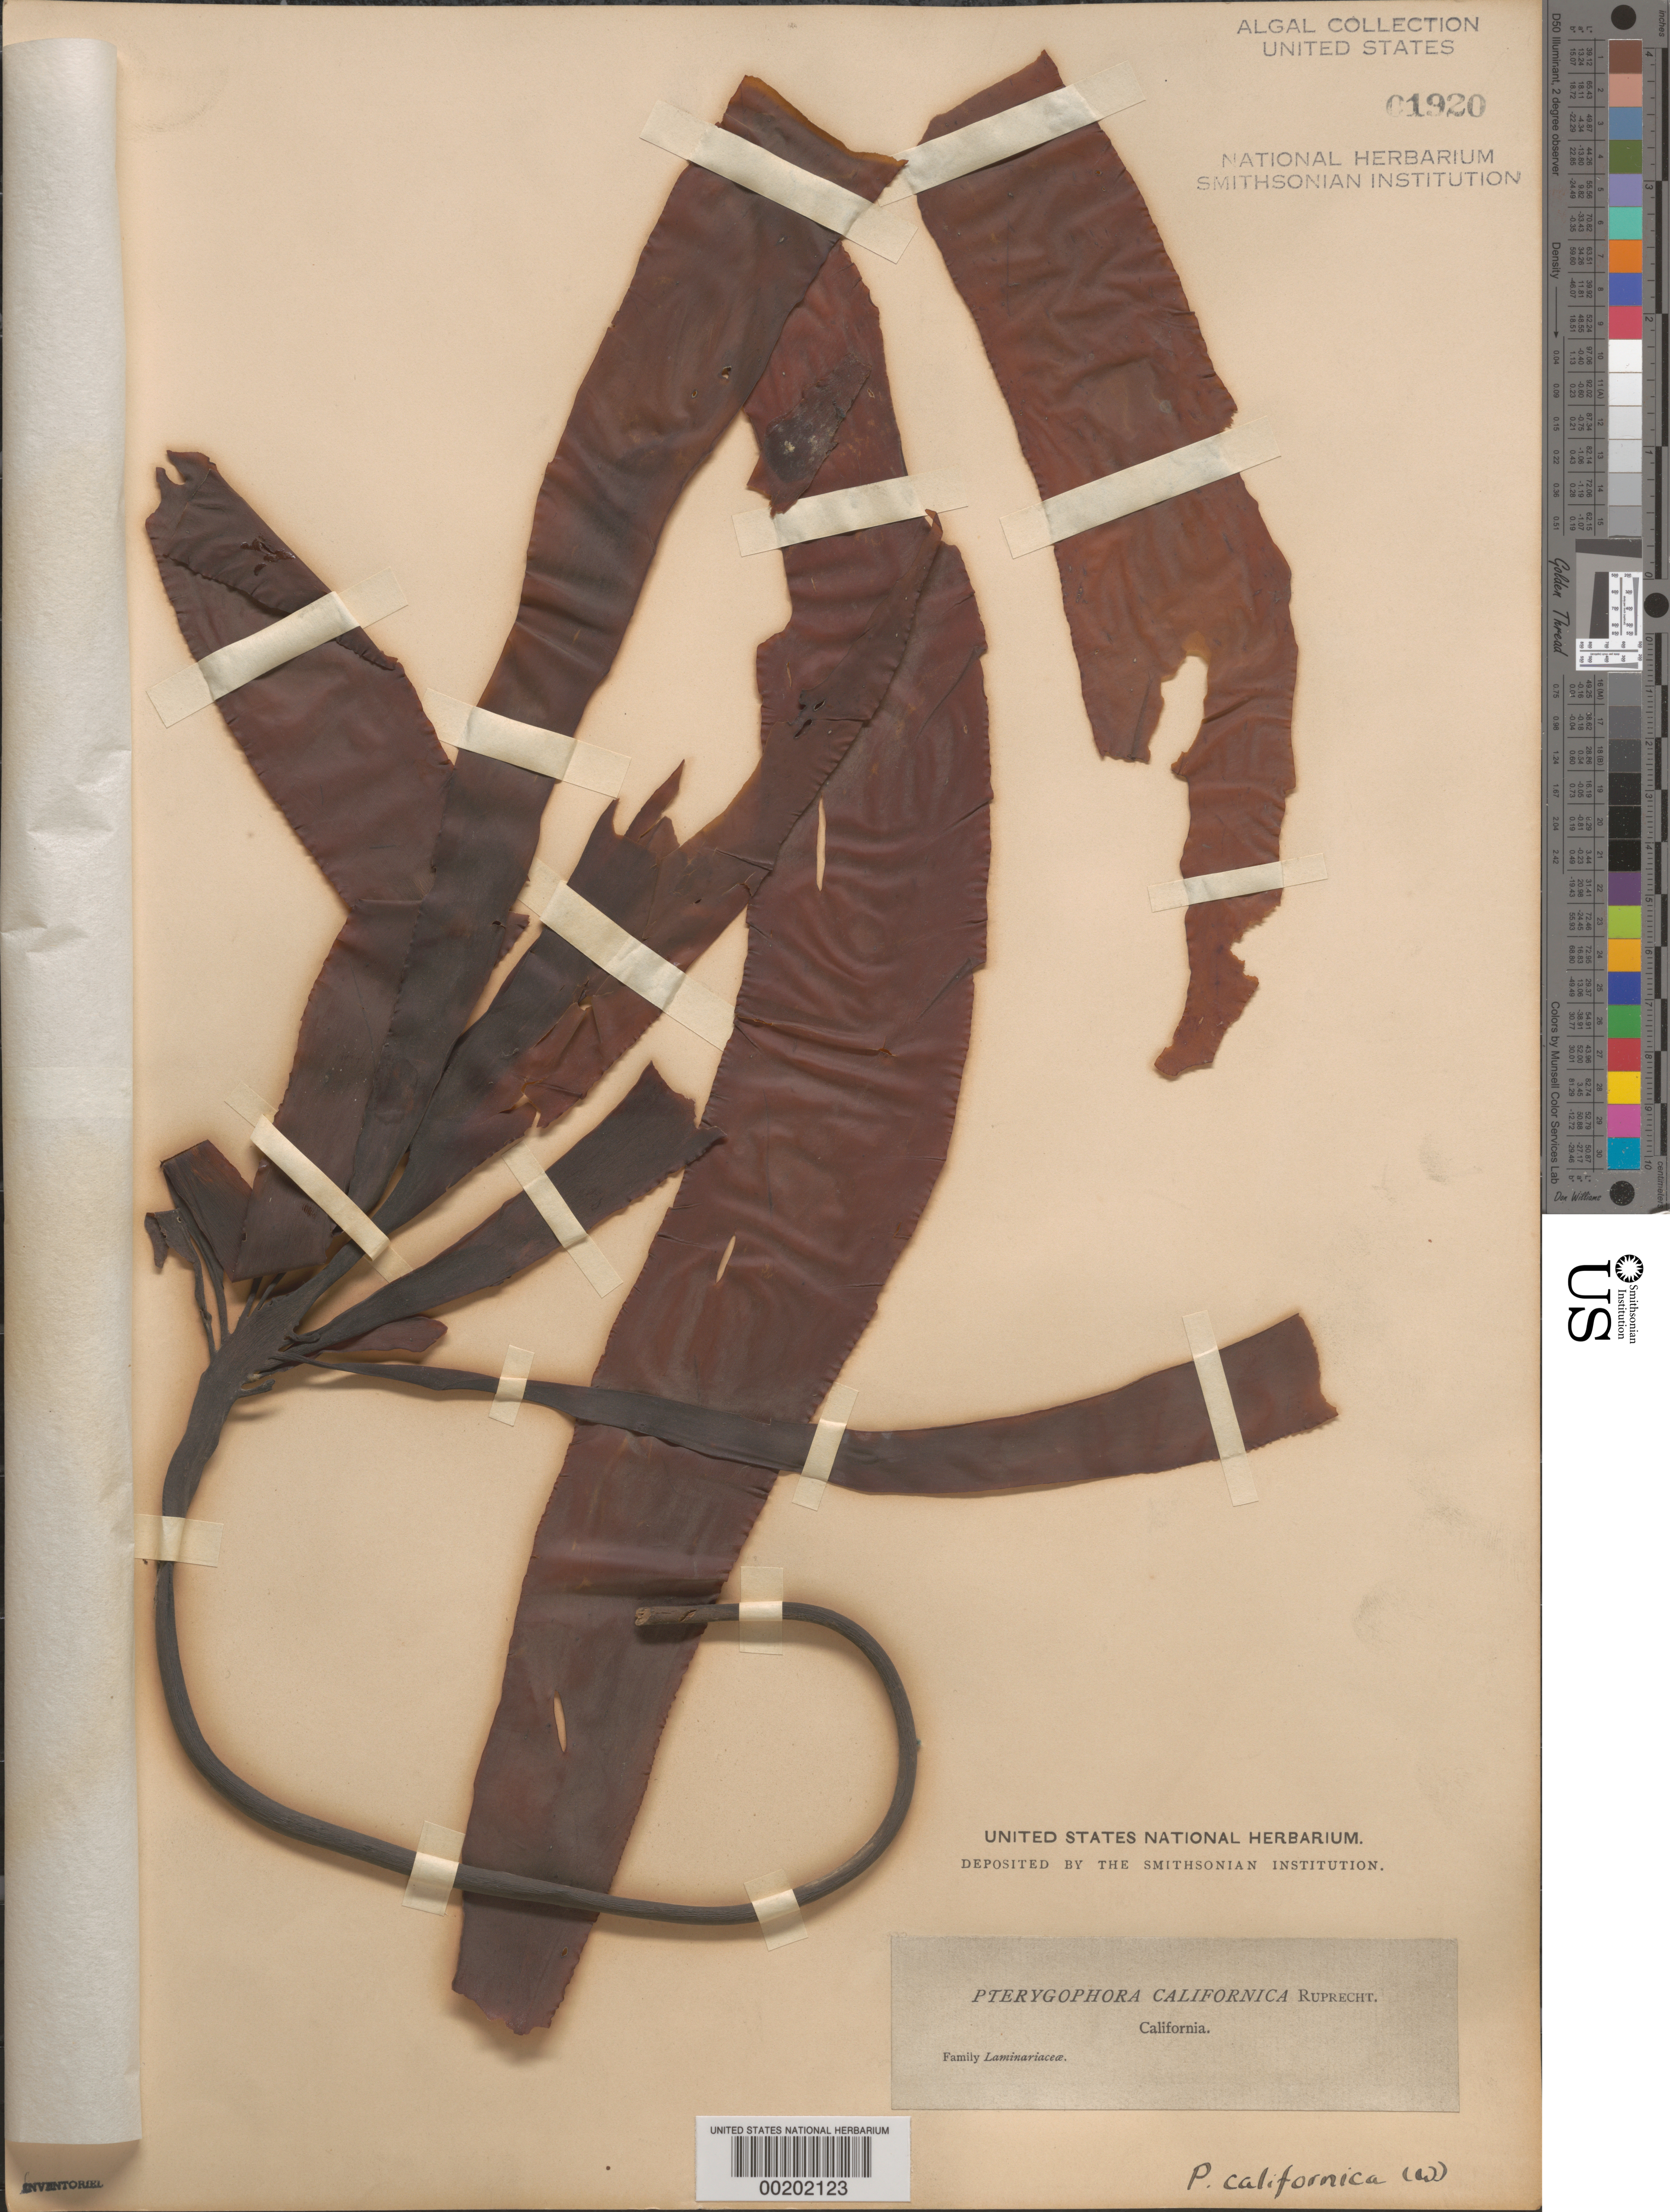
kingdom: Chromista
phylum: Ochrophyta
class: Phaeophyceae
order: Laminariales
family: Alariaceae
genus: Pterygophora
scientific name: Pterygophora californica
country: United States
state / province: California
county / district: San Diego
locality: False Bay, San Diego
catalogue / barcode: US 1920